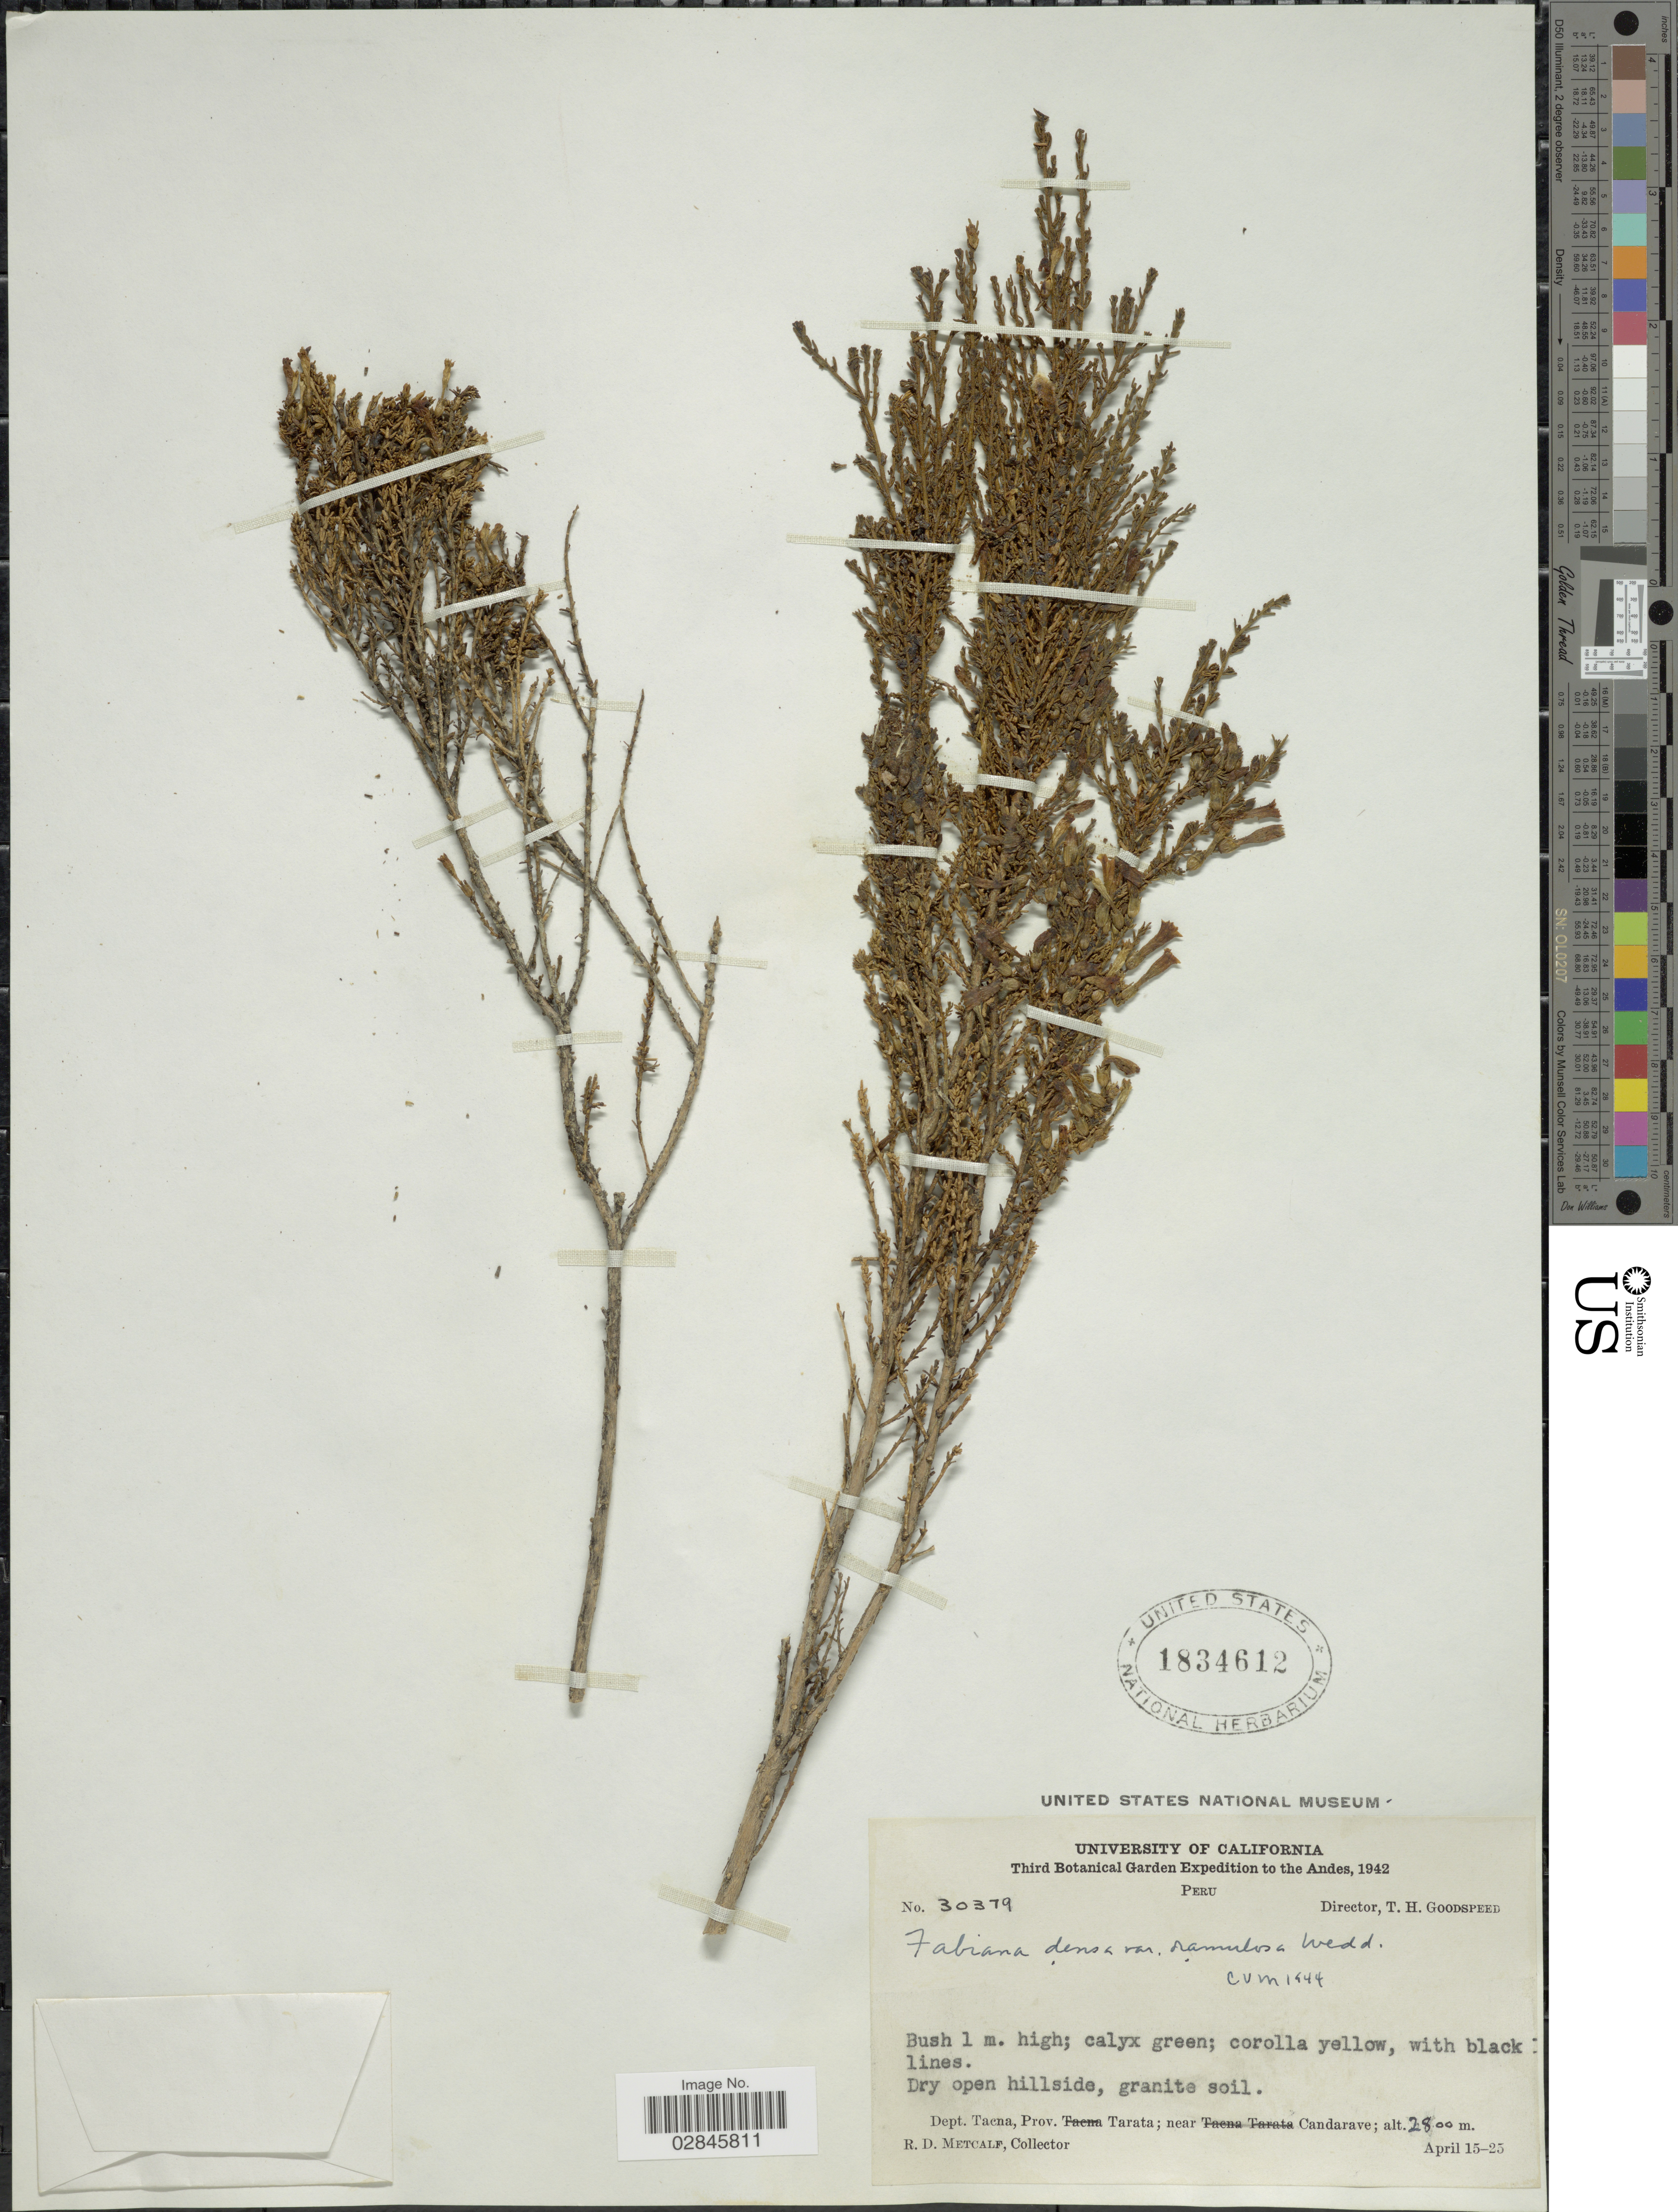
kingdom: Plantae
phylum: Tracheophyta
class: Magnoliopsida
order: Solanales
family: Solanaceae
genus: Fabiana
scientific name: Fabiana densa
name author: Remy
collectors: R. D. Metcalf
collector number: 30379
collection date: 1942-04-15/1942-04-25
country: Peru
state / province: Tacna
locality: Andes, Dept. Tacna, Prov. Tarata; near Candarave.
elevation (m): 2800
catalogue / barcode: US 1834612